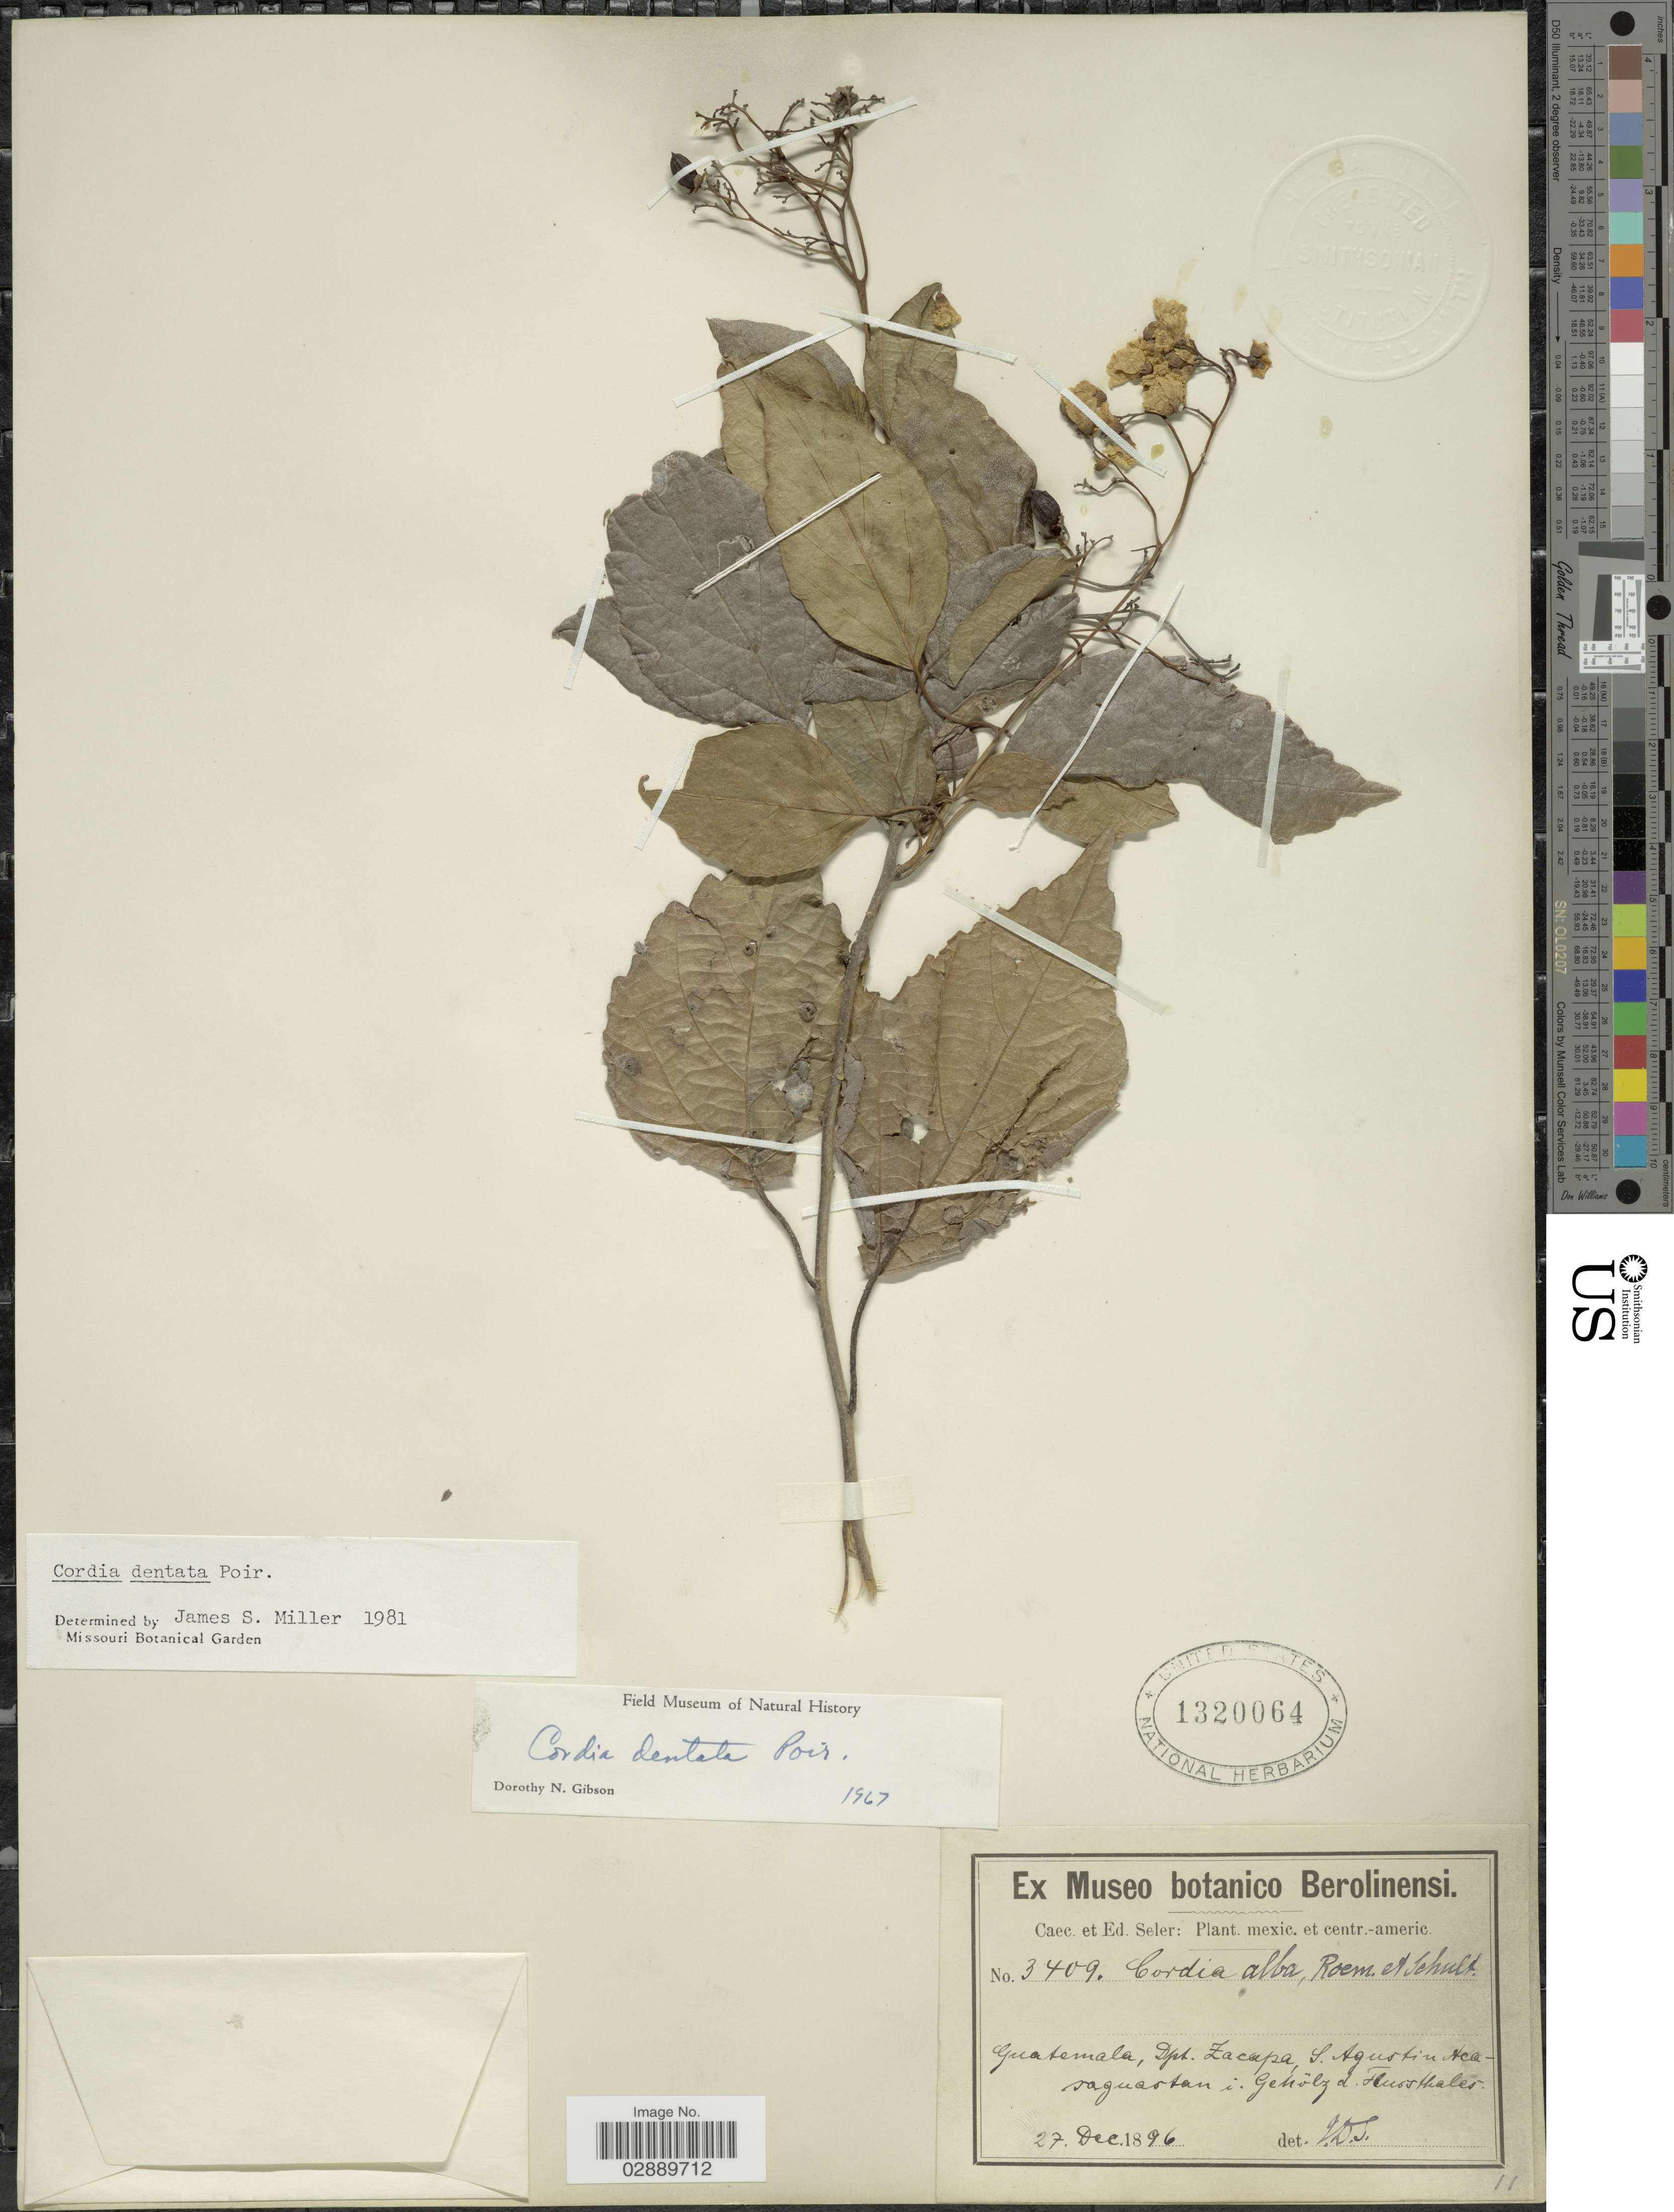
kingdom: Plantae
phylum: Tracheophyta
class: Magnoliopsida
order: Boraginales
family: Cordiaceae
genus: Cordia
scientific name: Cordia dentata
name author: Poir.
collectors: ex Caec. et Ed Seler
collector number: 3409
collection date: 1896-12-27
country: Guatemala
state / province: Zacapa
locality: Dpt. Zacapa, S. Agustin Acasaguastlán i. Gehölz d Flussthales.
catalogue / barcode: US 1320064